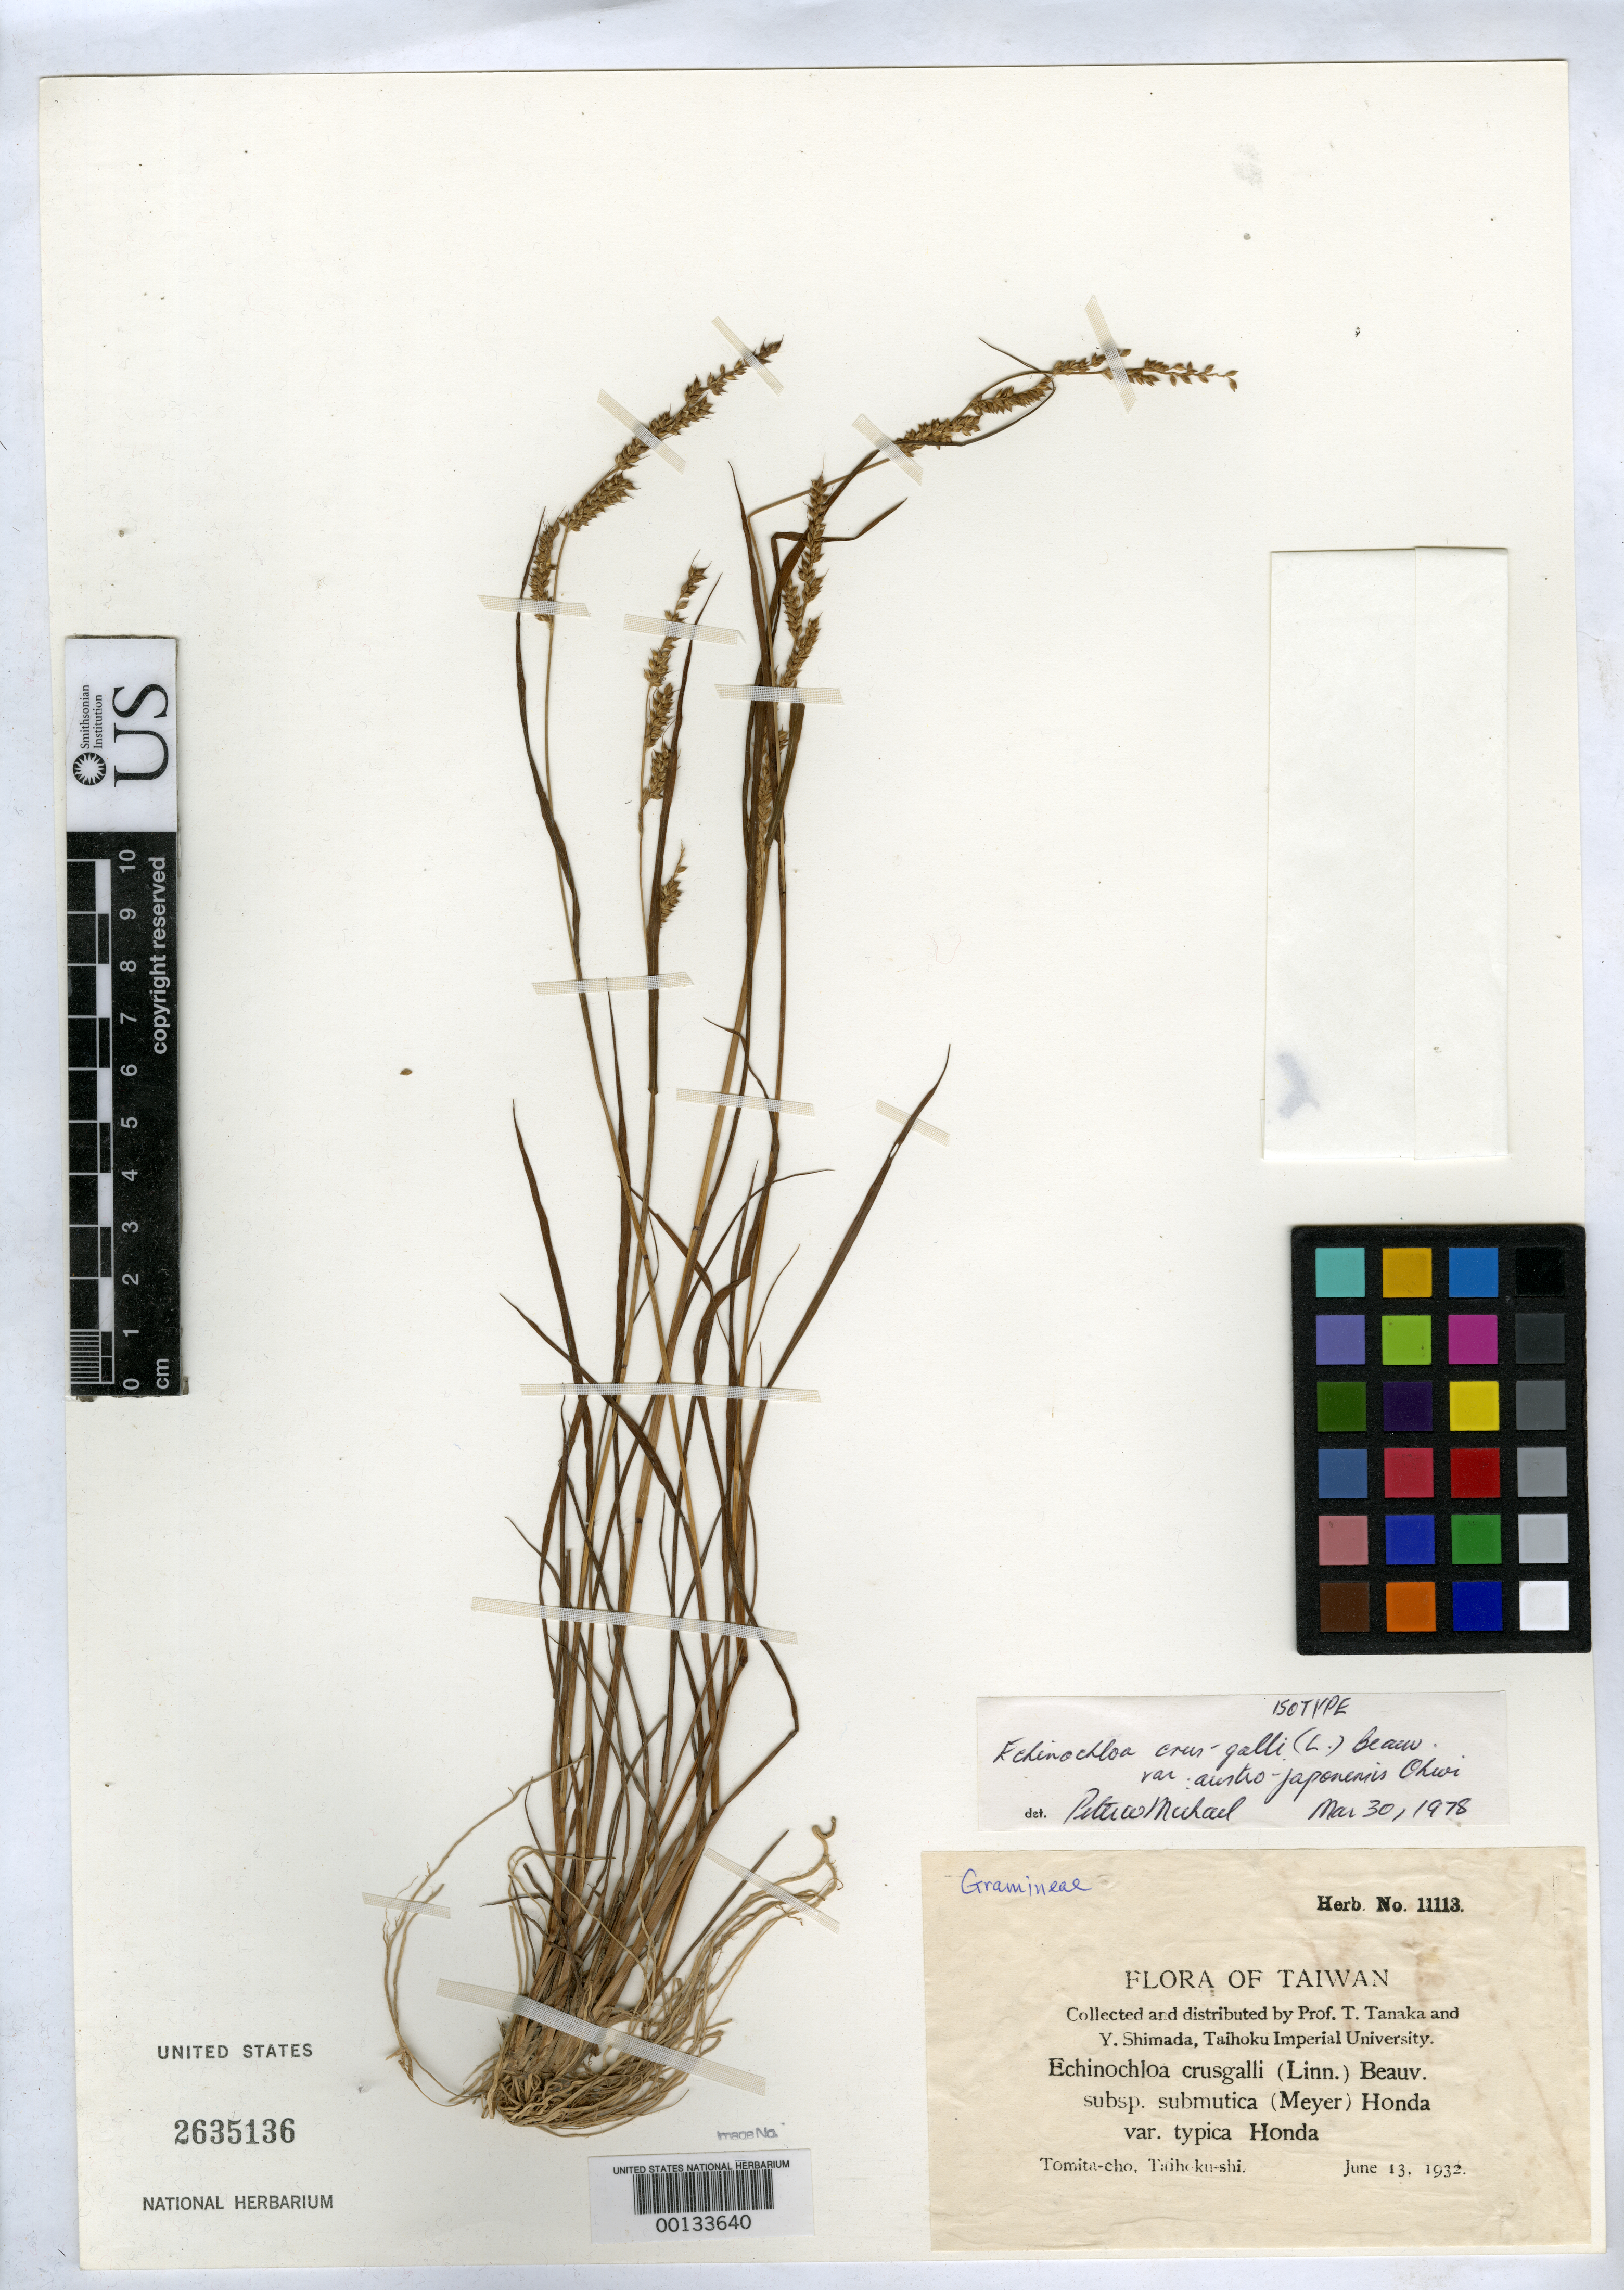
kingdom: Plantae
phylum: Tracheophyta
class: Liliopsida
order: Poales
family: Poaceae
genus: Echinochloa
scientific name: Echinochloa crus-galli var. austrojaponensis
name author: Ohwi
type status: Isotype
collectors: T. Tanaka & Y. Shimada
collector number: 11113 (Taiwan Herb. No.)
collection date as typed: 13 Jun 1932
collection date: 1932-06-13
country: Taiwan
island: Taiwan [Formosa]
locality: Tomitacho, Taihokushi (Taipai).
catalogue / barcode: US 2635136